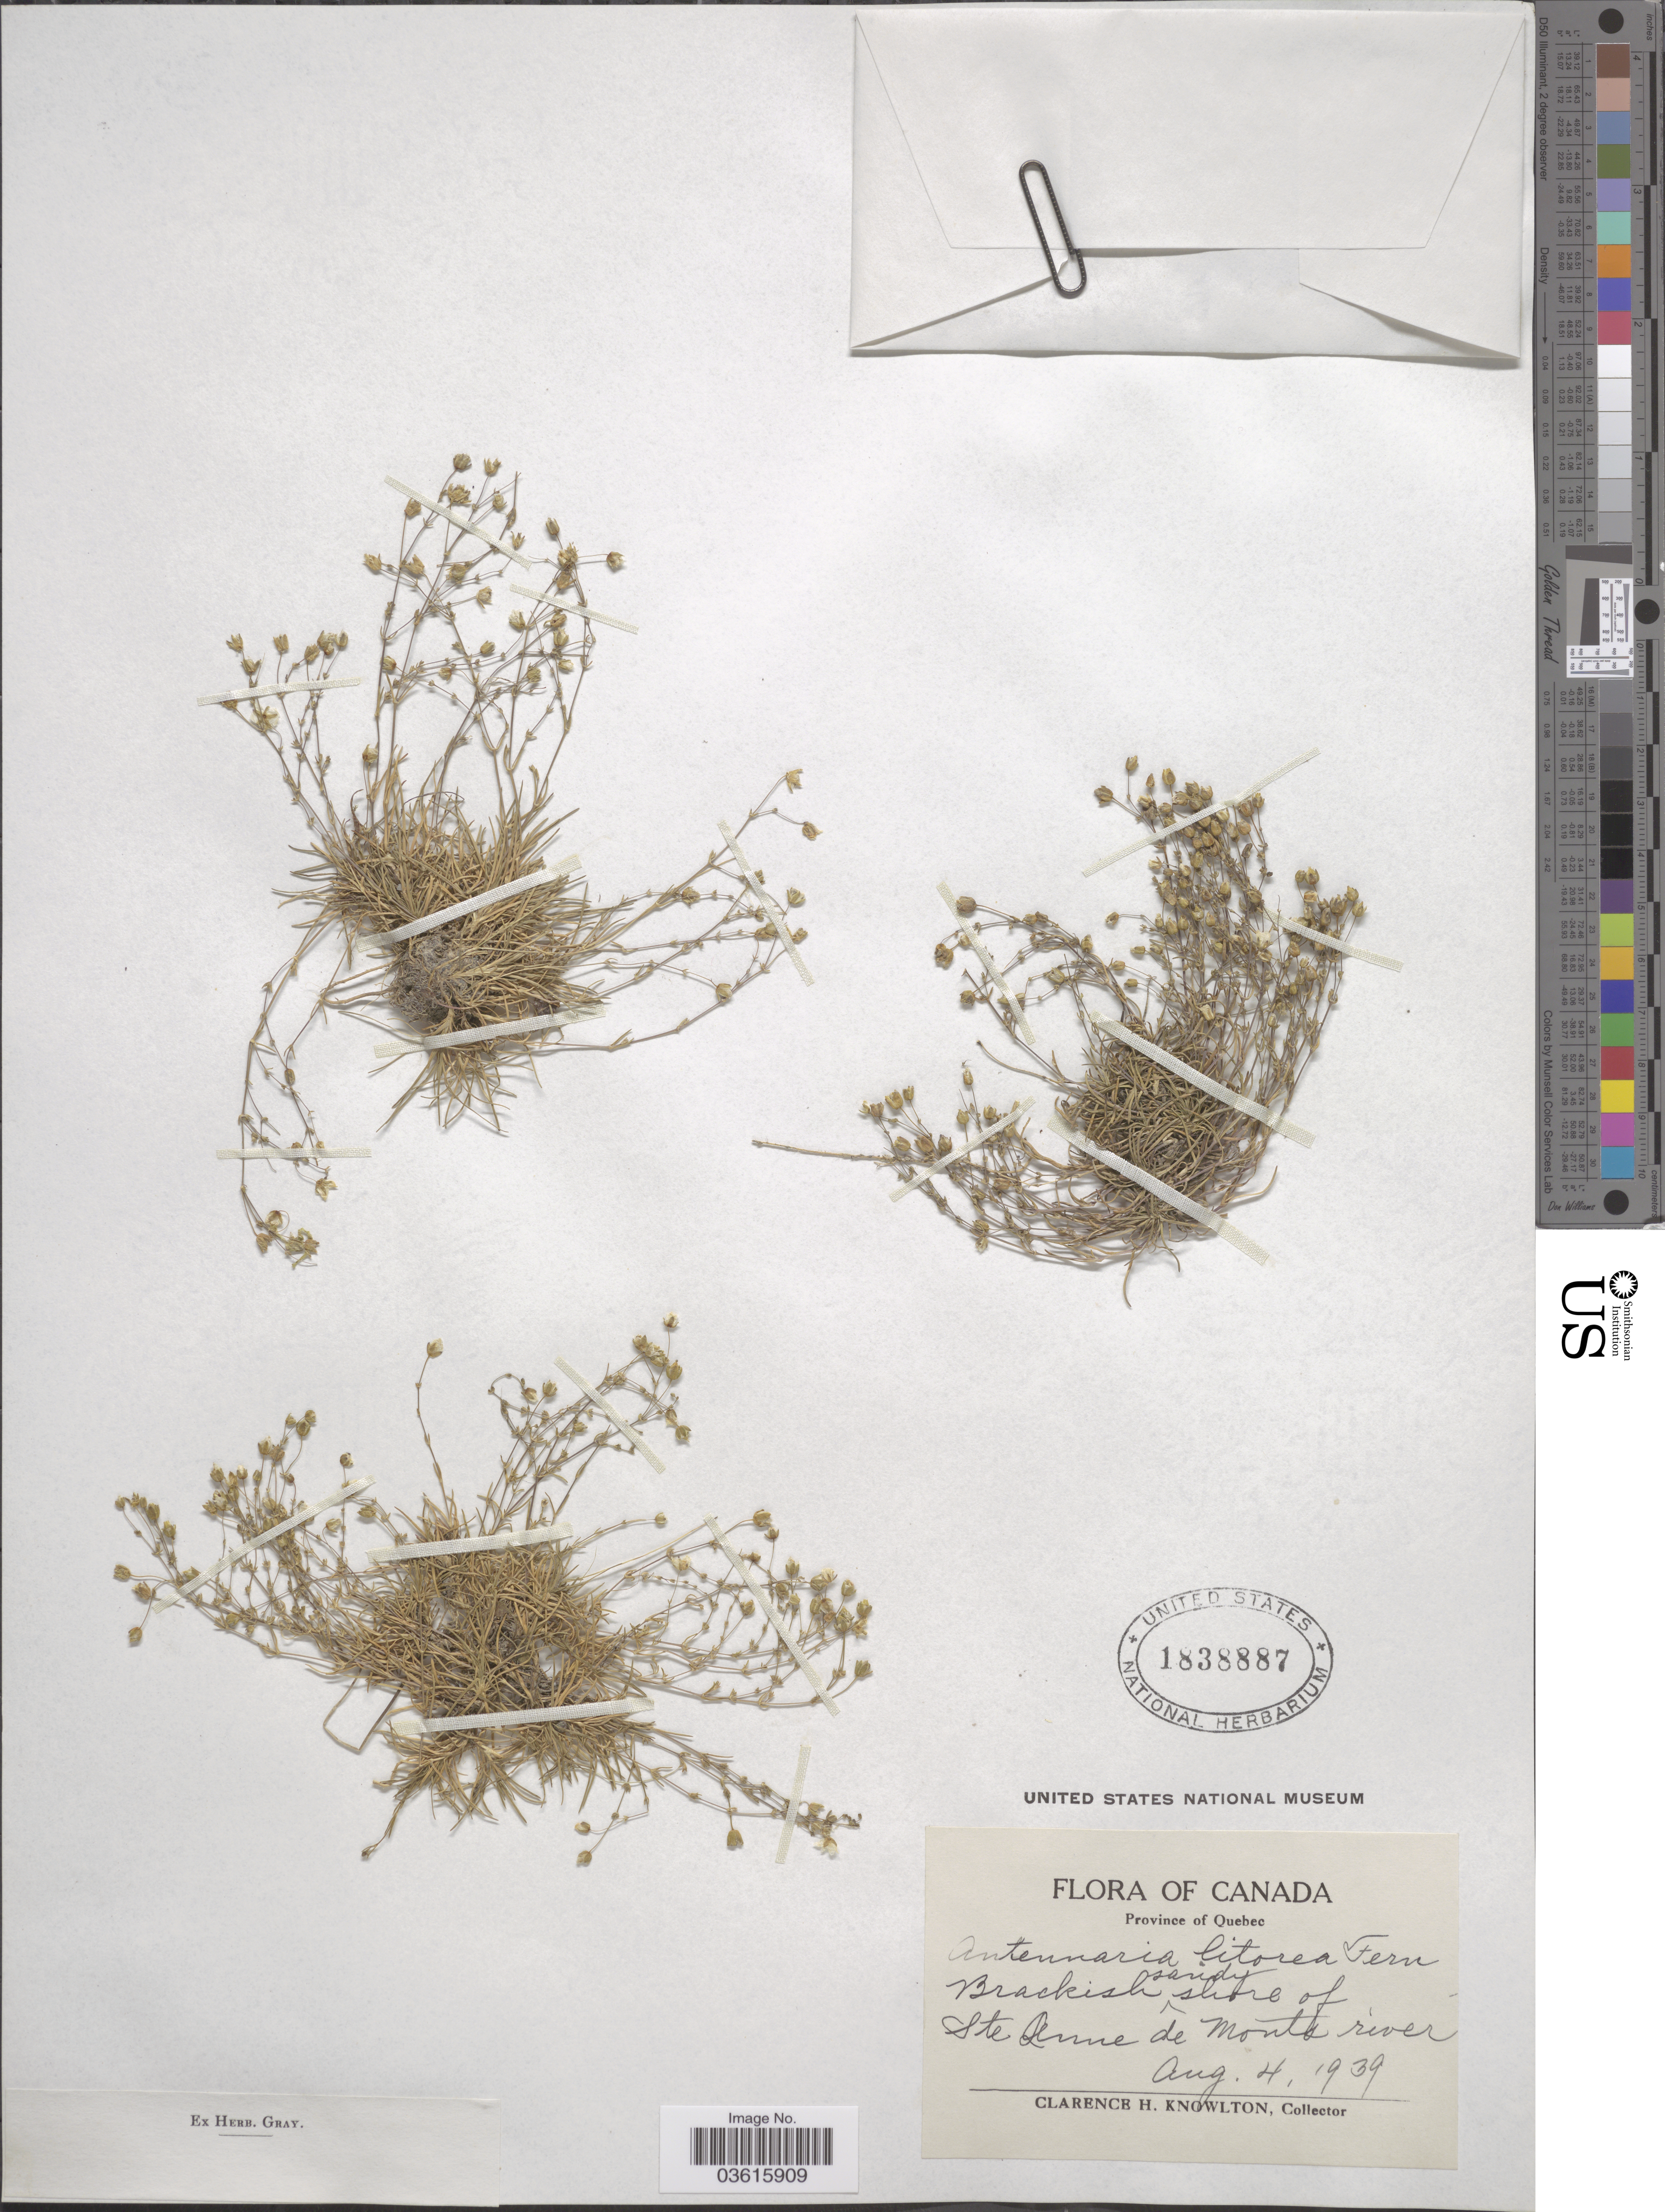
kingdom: Plantae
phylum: Tracheophyta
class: Magnoliopsida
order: Caryophyllales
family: Caryophyllaceae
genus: Minuartia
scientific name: Minuartia dawsonensis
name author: (Britton) House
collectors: C. H. Knowlton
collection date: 1939-08-04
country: Canada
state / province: Quebec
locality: Brackish sandy shore of Ste Penne de Monts river.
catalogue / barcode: US 1838887